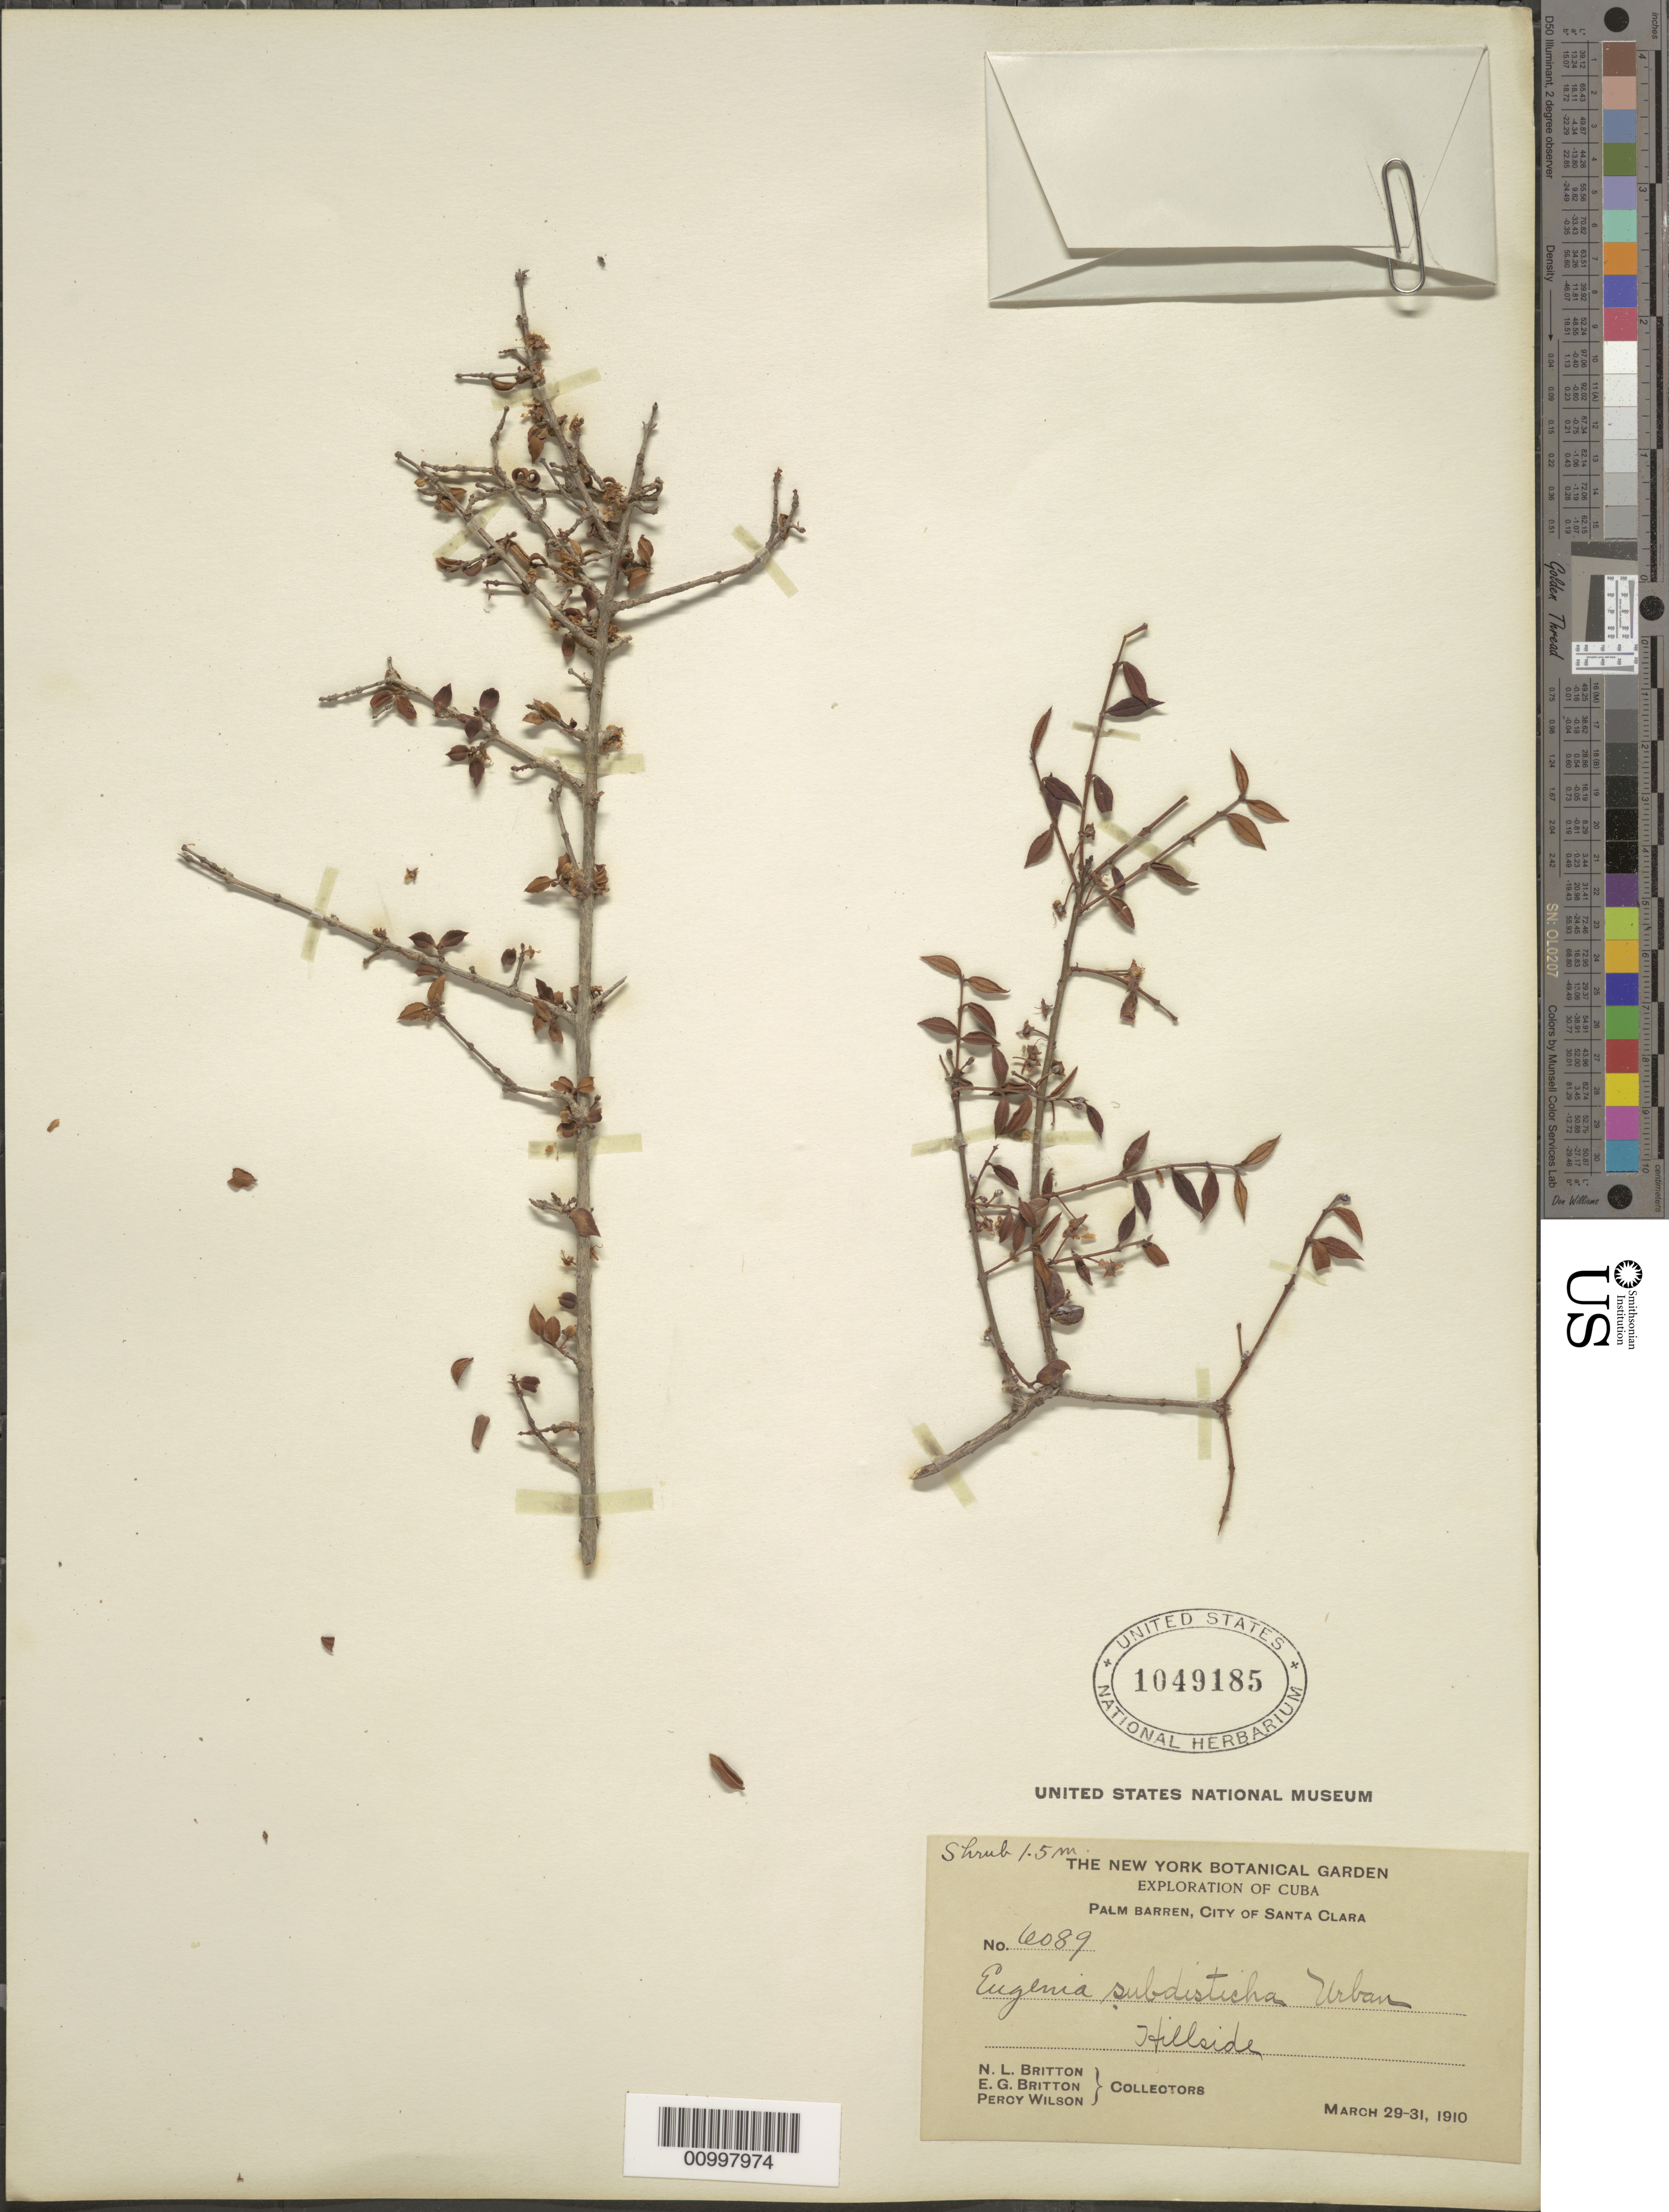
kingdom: Plantae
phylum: Tracheophyta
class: Magnoliopsida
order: Myrtales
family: Myrtaceae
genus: Eugenia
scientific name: Eugenia subdisticha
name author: Urb.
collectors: N. Britton, E. G. Britton & P. Wilson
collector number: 6089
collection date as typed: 29 Mar 1910 to 31 Mar 1910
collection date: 1910-03-29/1910-03-31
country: Cuba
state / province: Villa Clara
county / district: Santa Clara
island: Cuba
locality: Hillside Palm Barren, City of Santa Clara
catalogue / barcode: US 1049185